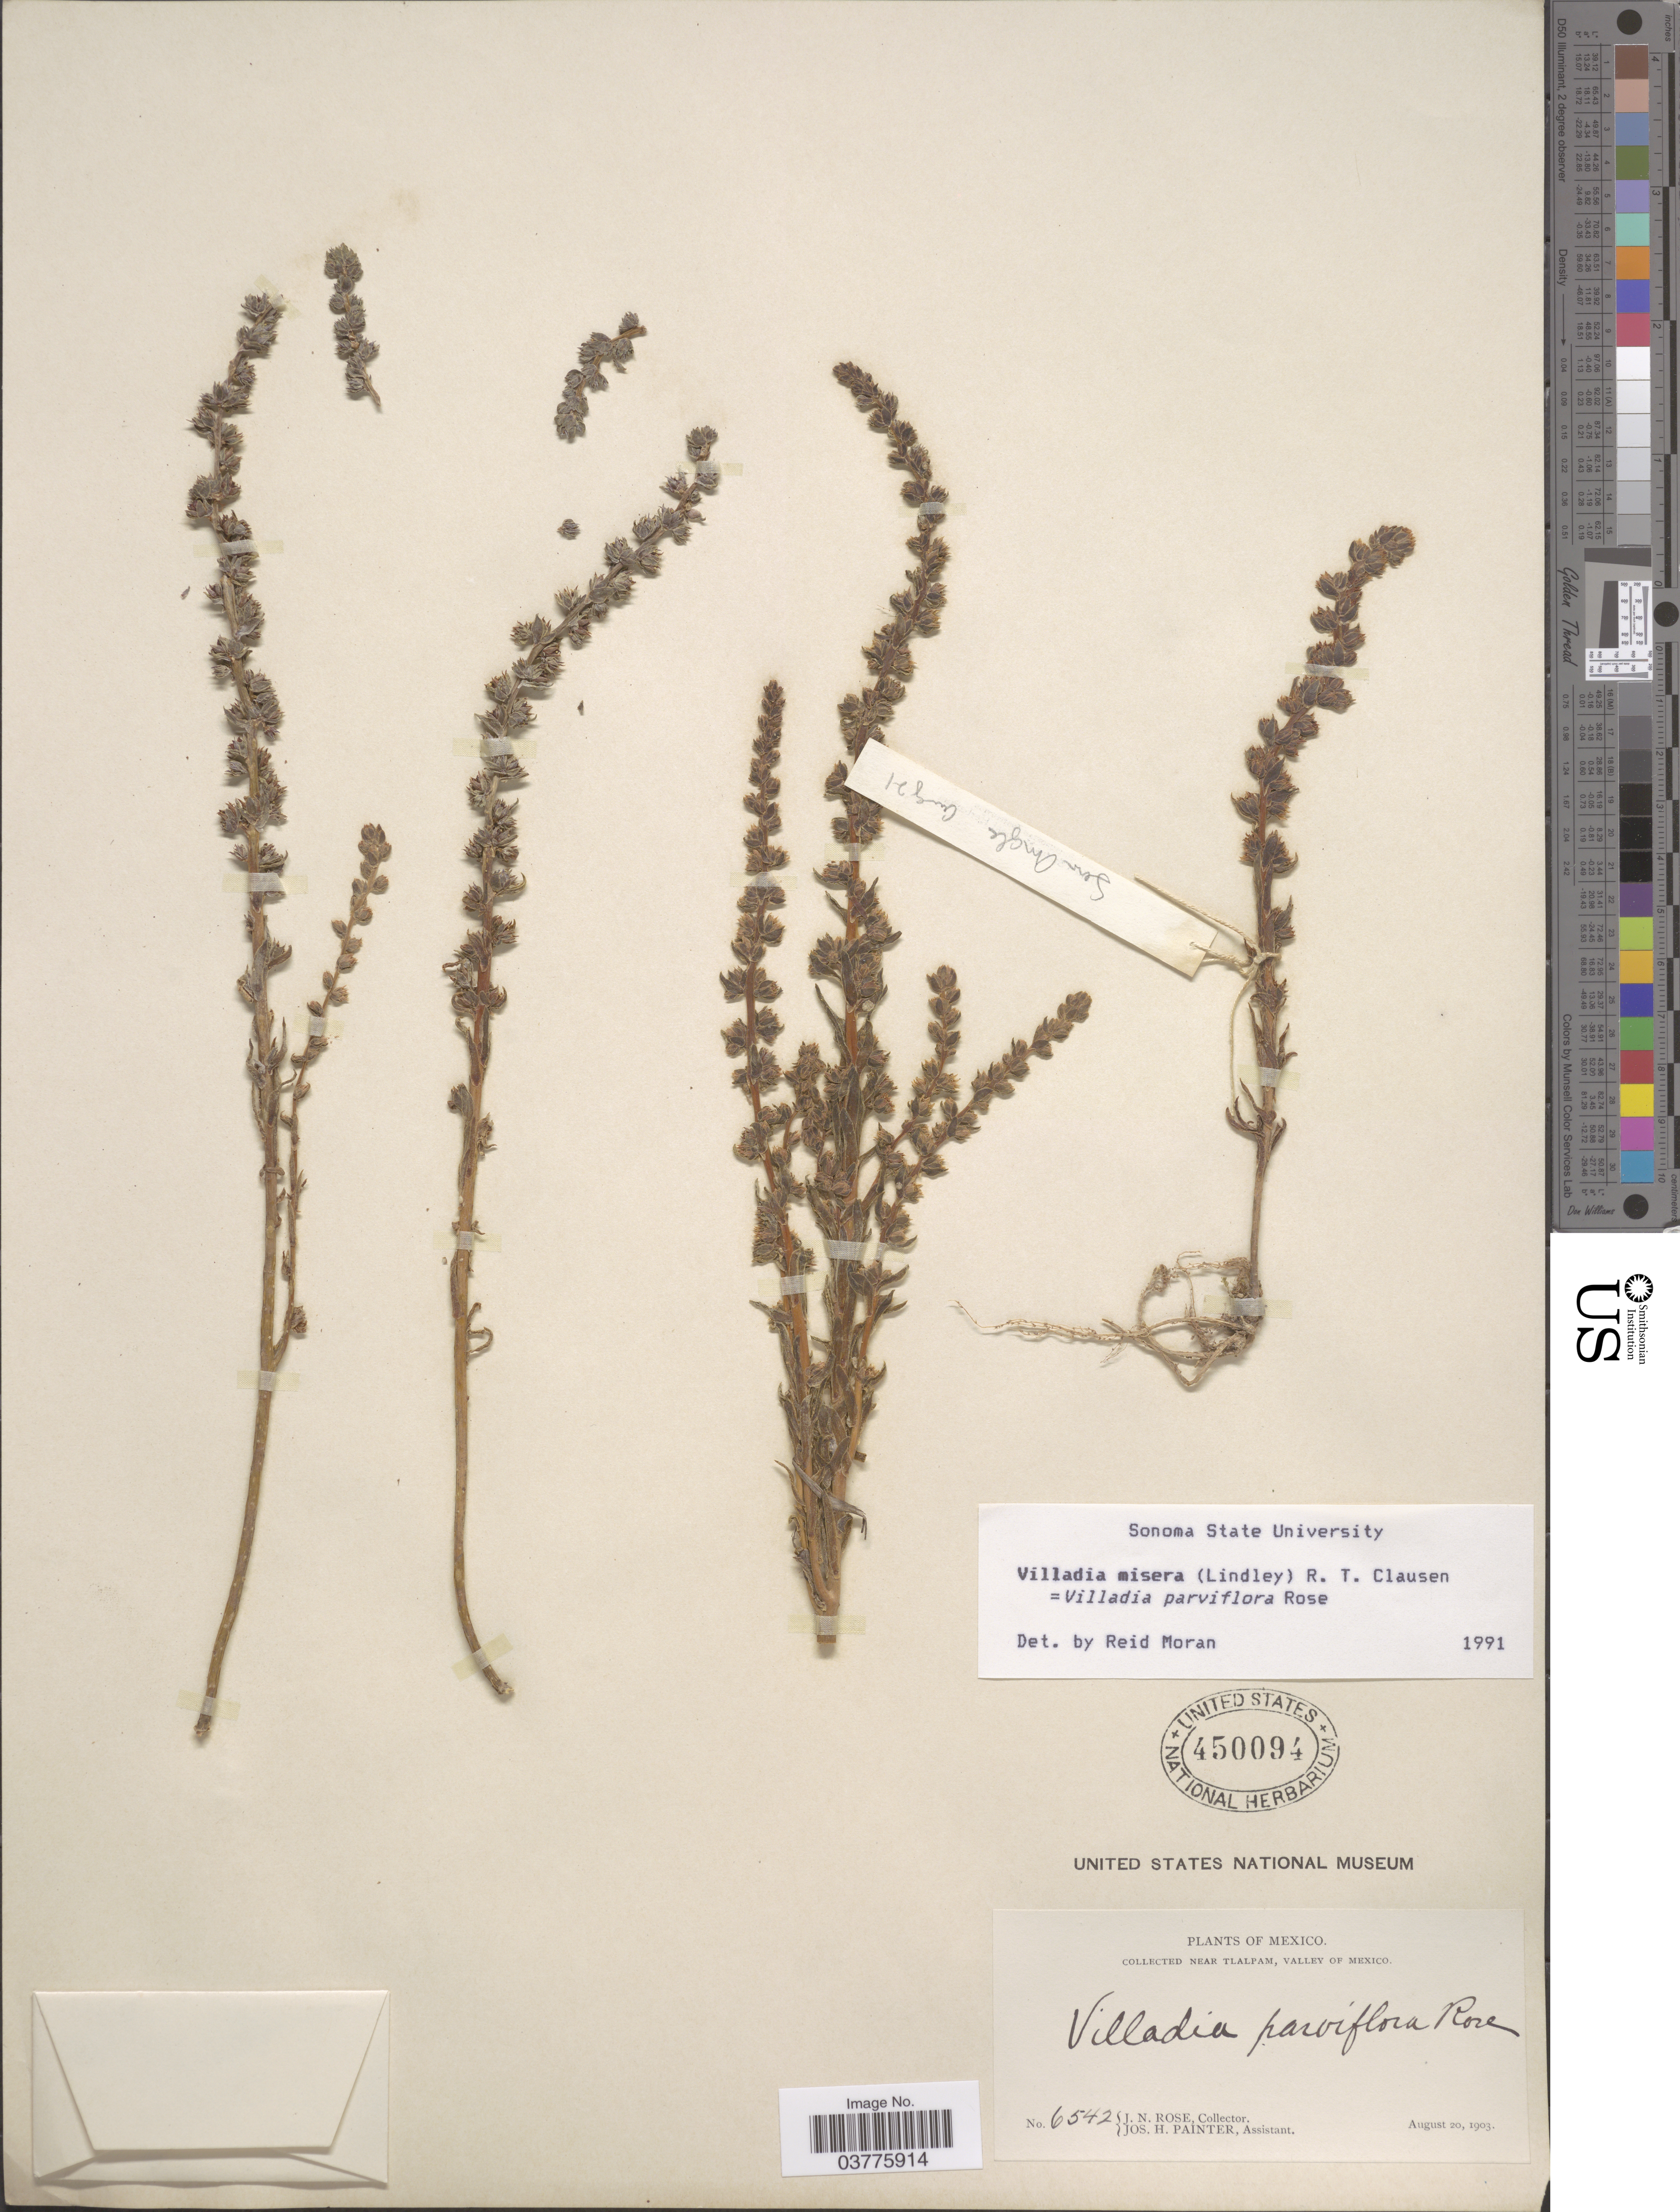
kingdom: Plantae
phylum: Tracheophyta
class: Magnoliopsida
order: Saxifragales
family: Crassulaceae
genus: Villadia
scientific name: Villadia parviflora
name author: (Hemsl.) Rose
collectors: J. N. Rose & J. H. Painter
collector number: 6542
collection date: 1903-08-20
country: Mexico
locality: Near Tlalpam, Valley of Mexico.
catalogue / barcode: US 450094